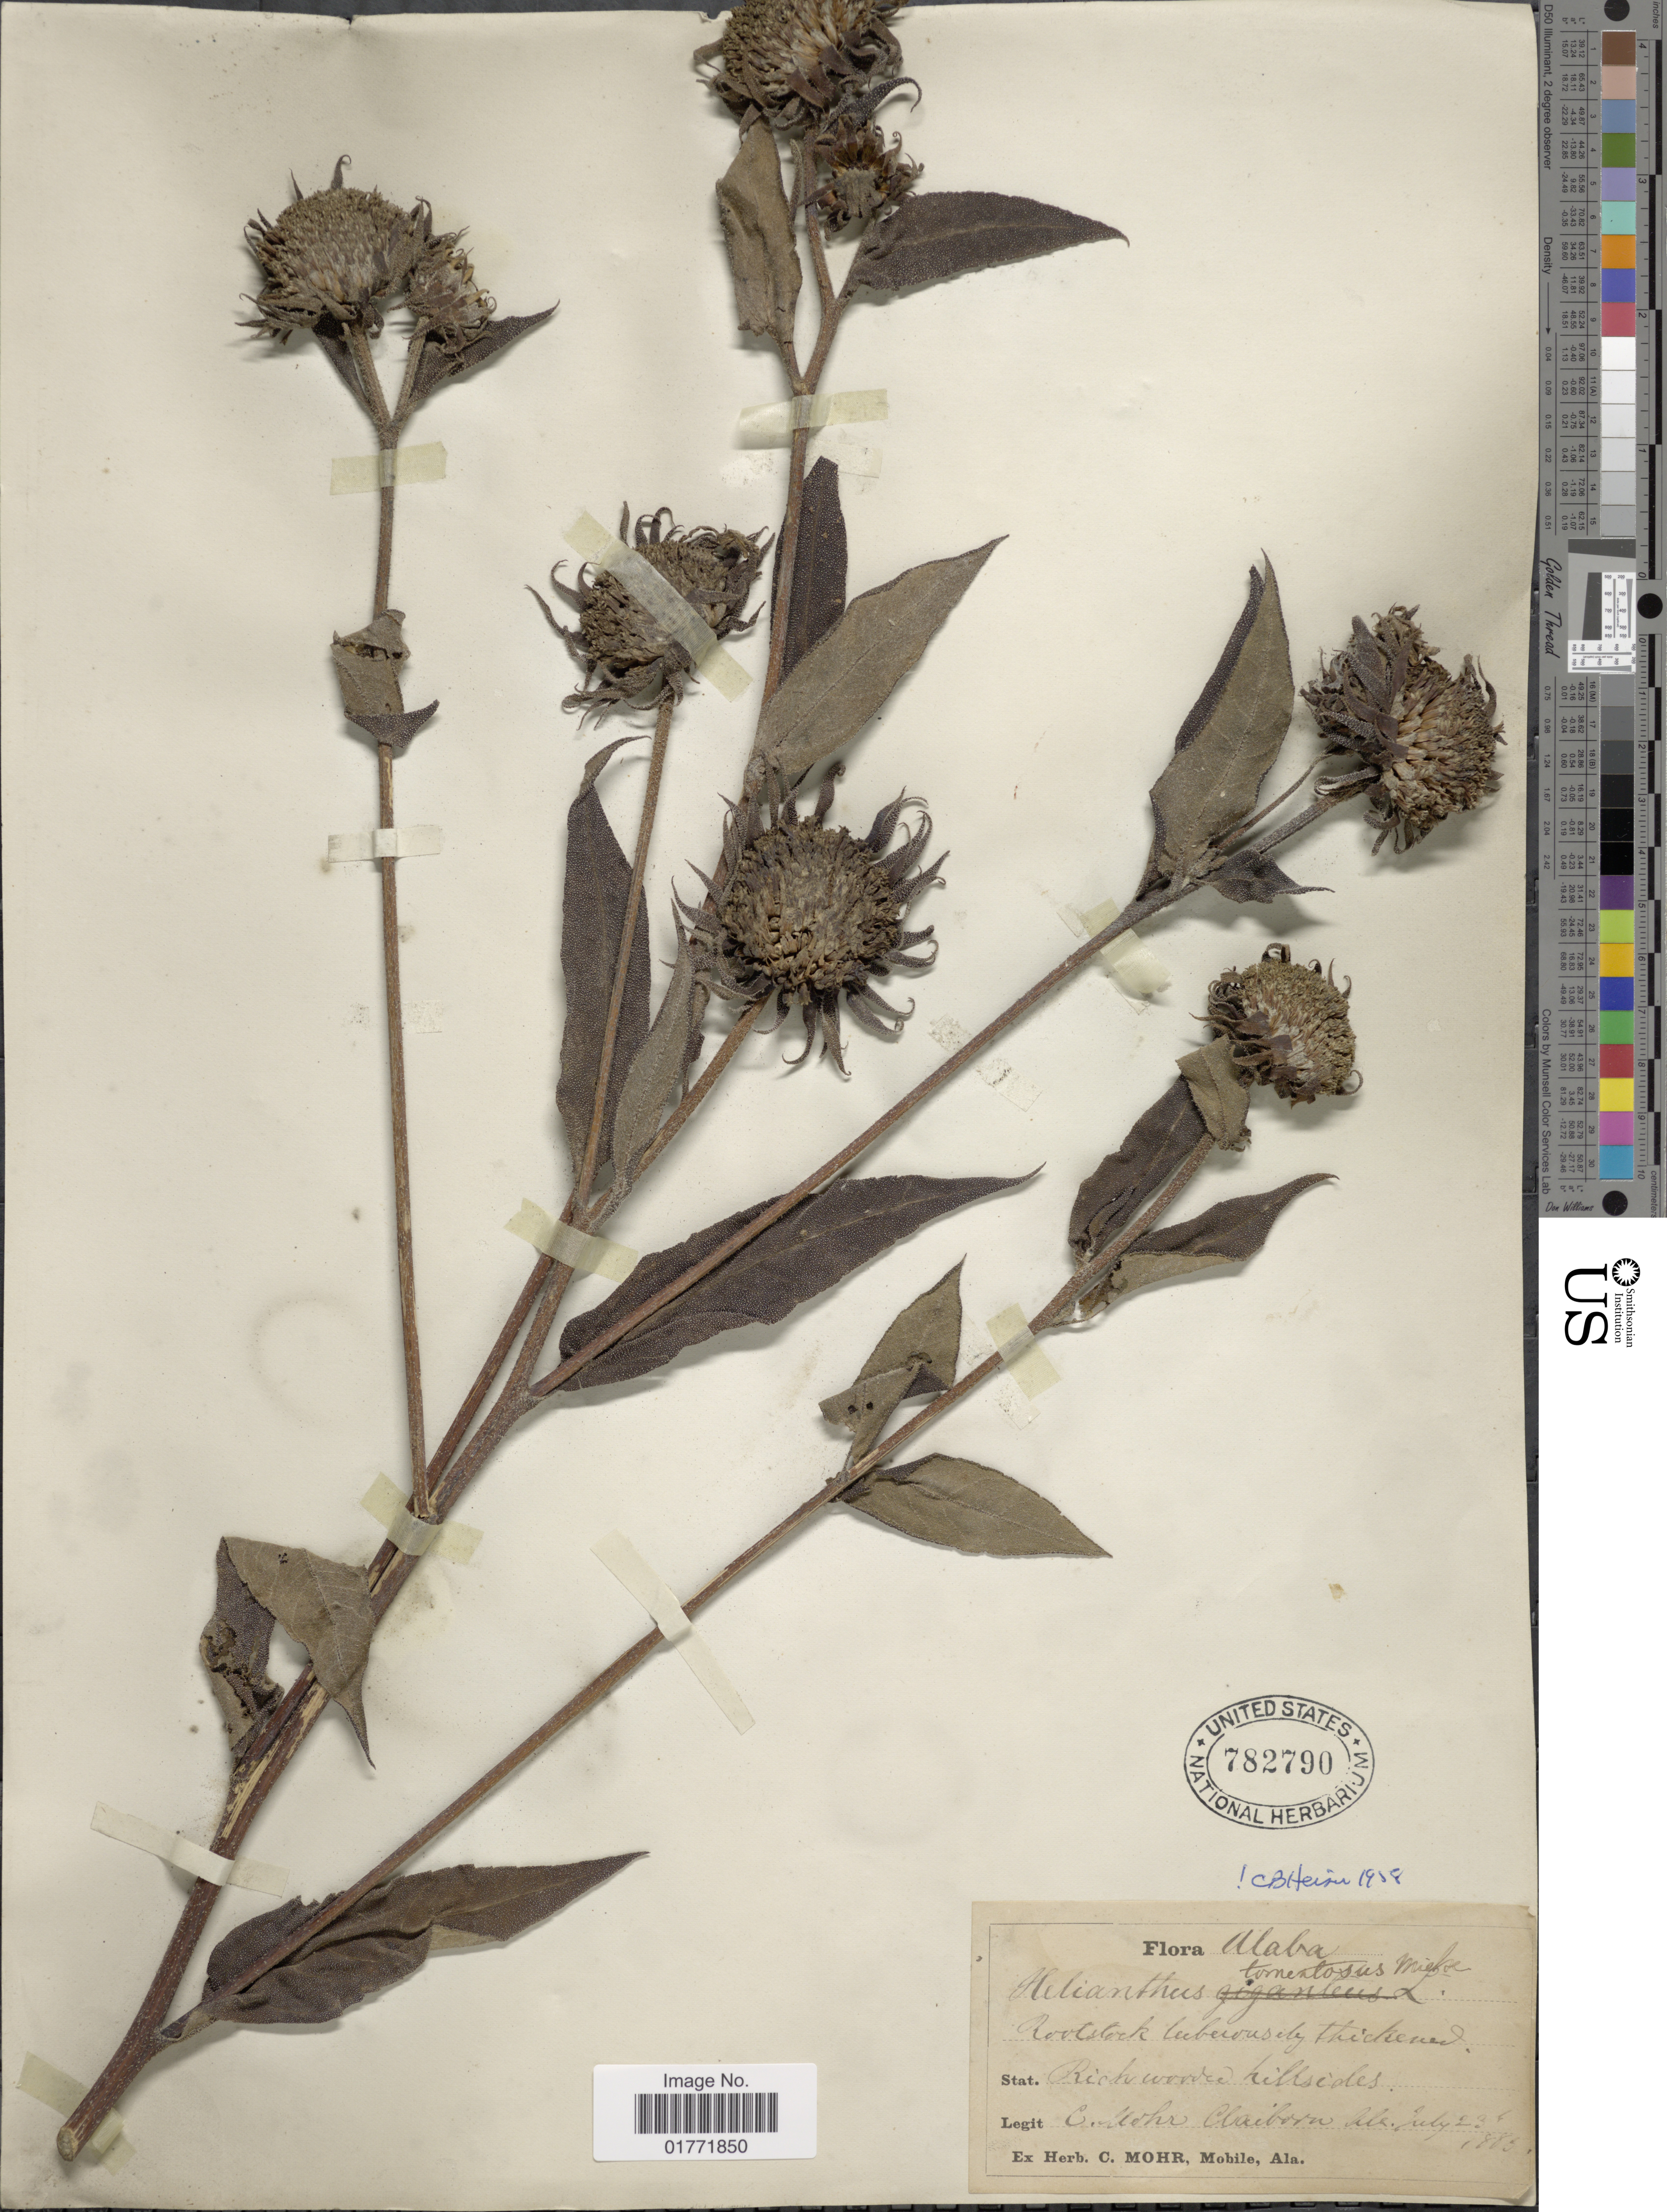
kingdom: Plantae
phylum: Tracheophyta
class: Magnoliopsida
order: Asterales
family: Asteraceae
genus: Helianthus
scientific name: Helianthus tomentosus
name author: Michx.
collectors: Mohr, C. T. (herbarium)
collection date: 1885-07-23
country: United States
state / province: Alabama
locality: Alabama, Rich woods hillsides, Claiborne Ala.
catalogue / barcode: US 782790